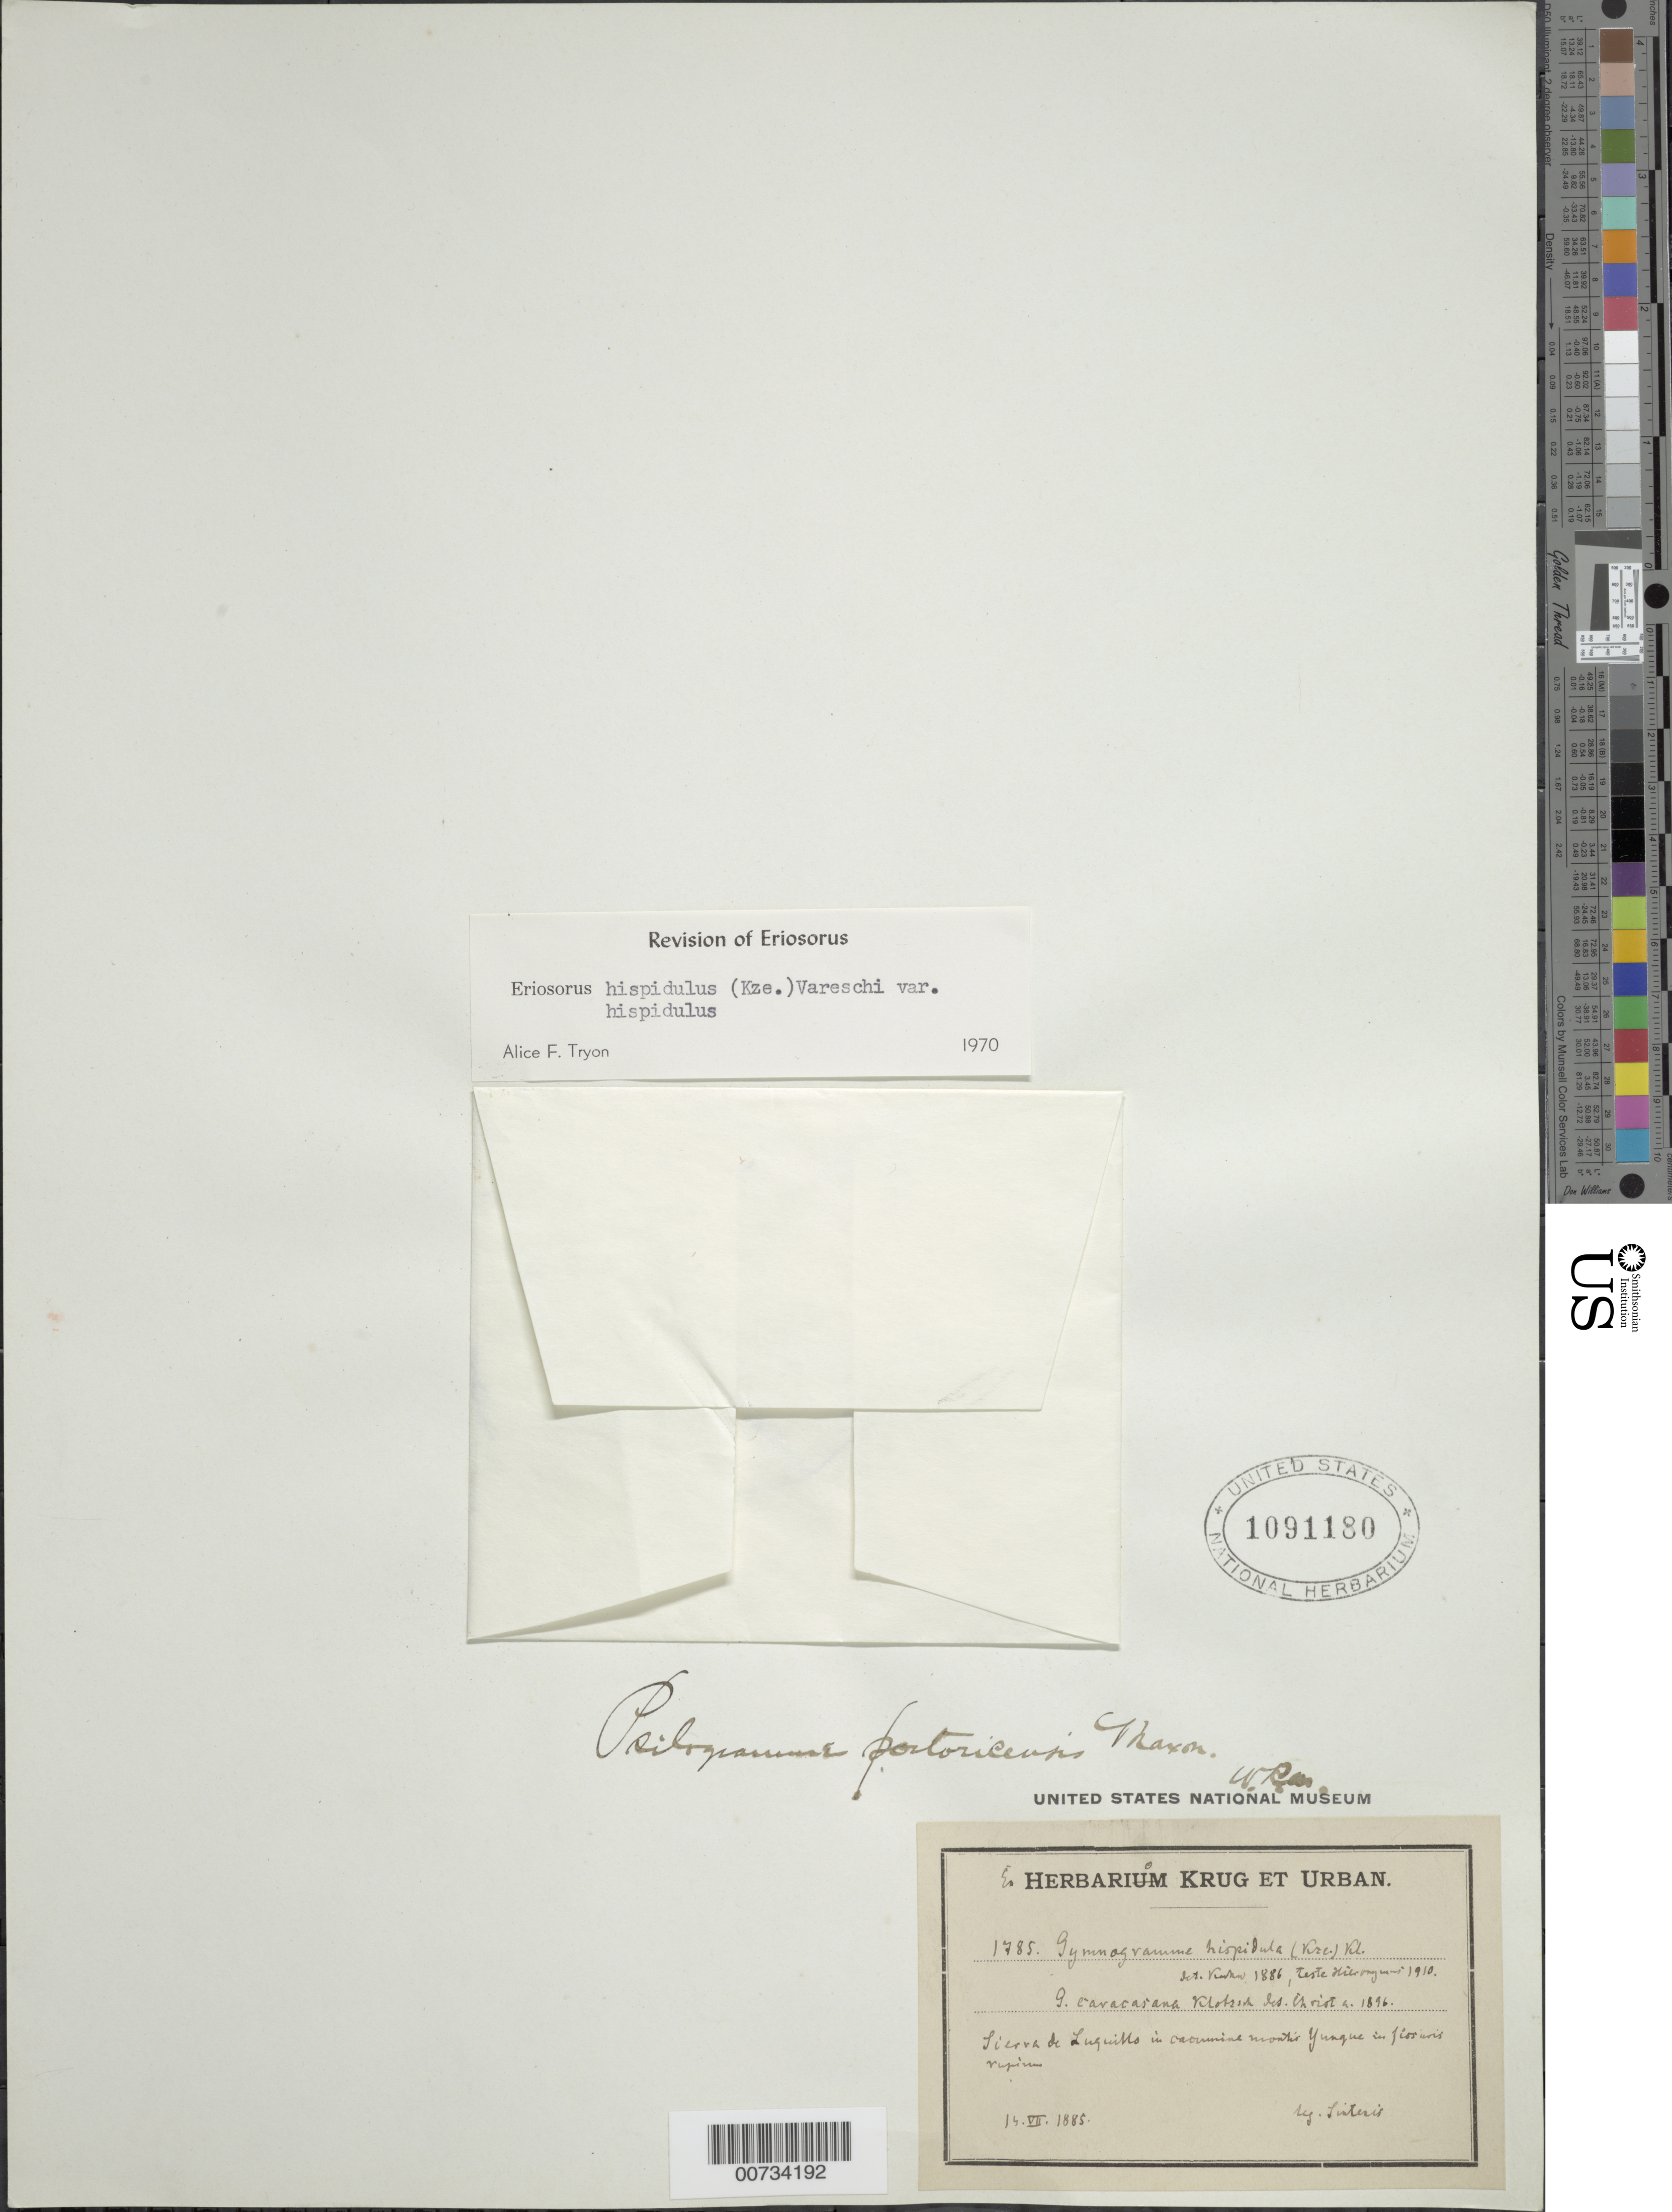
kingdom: Plantae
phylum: Tracheophyta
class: Polypodiopsida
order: Polypodiales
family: Pteridaceae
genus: Jamesonia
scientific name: Jamesonia hispidula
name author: Kunze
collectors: P. Sintenis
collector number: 1785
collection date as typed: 14 Jul 1885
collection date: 1885-07-14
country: Puerto Rico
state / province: Luquillo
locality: Sierra de Luquillo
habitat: In cacumine montis Yunque in fiosuors rupium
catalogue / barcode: US 1091180